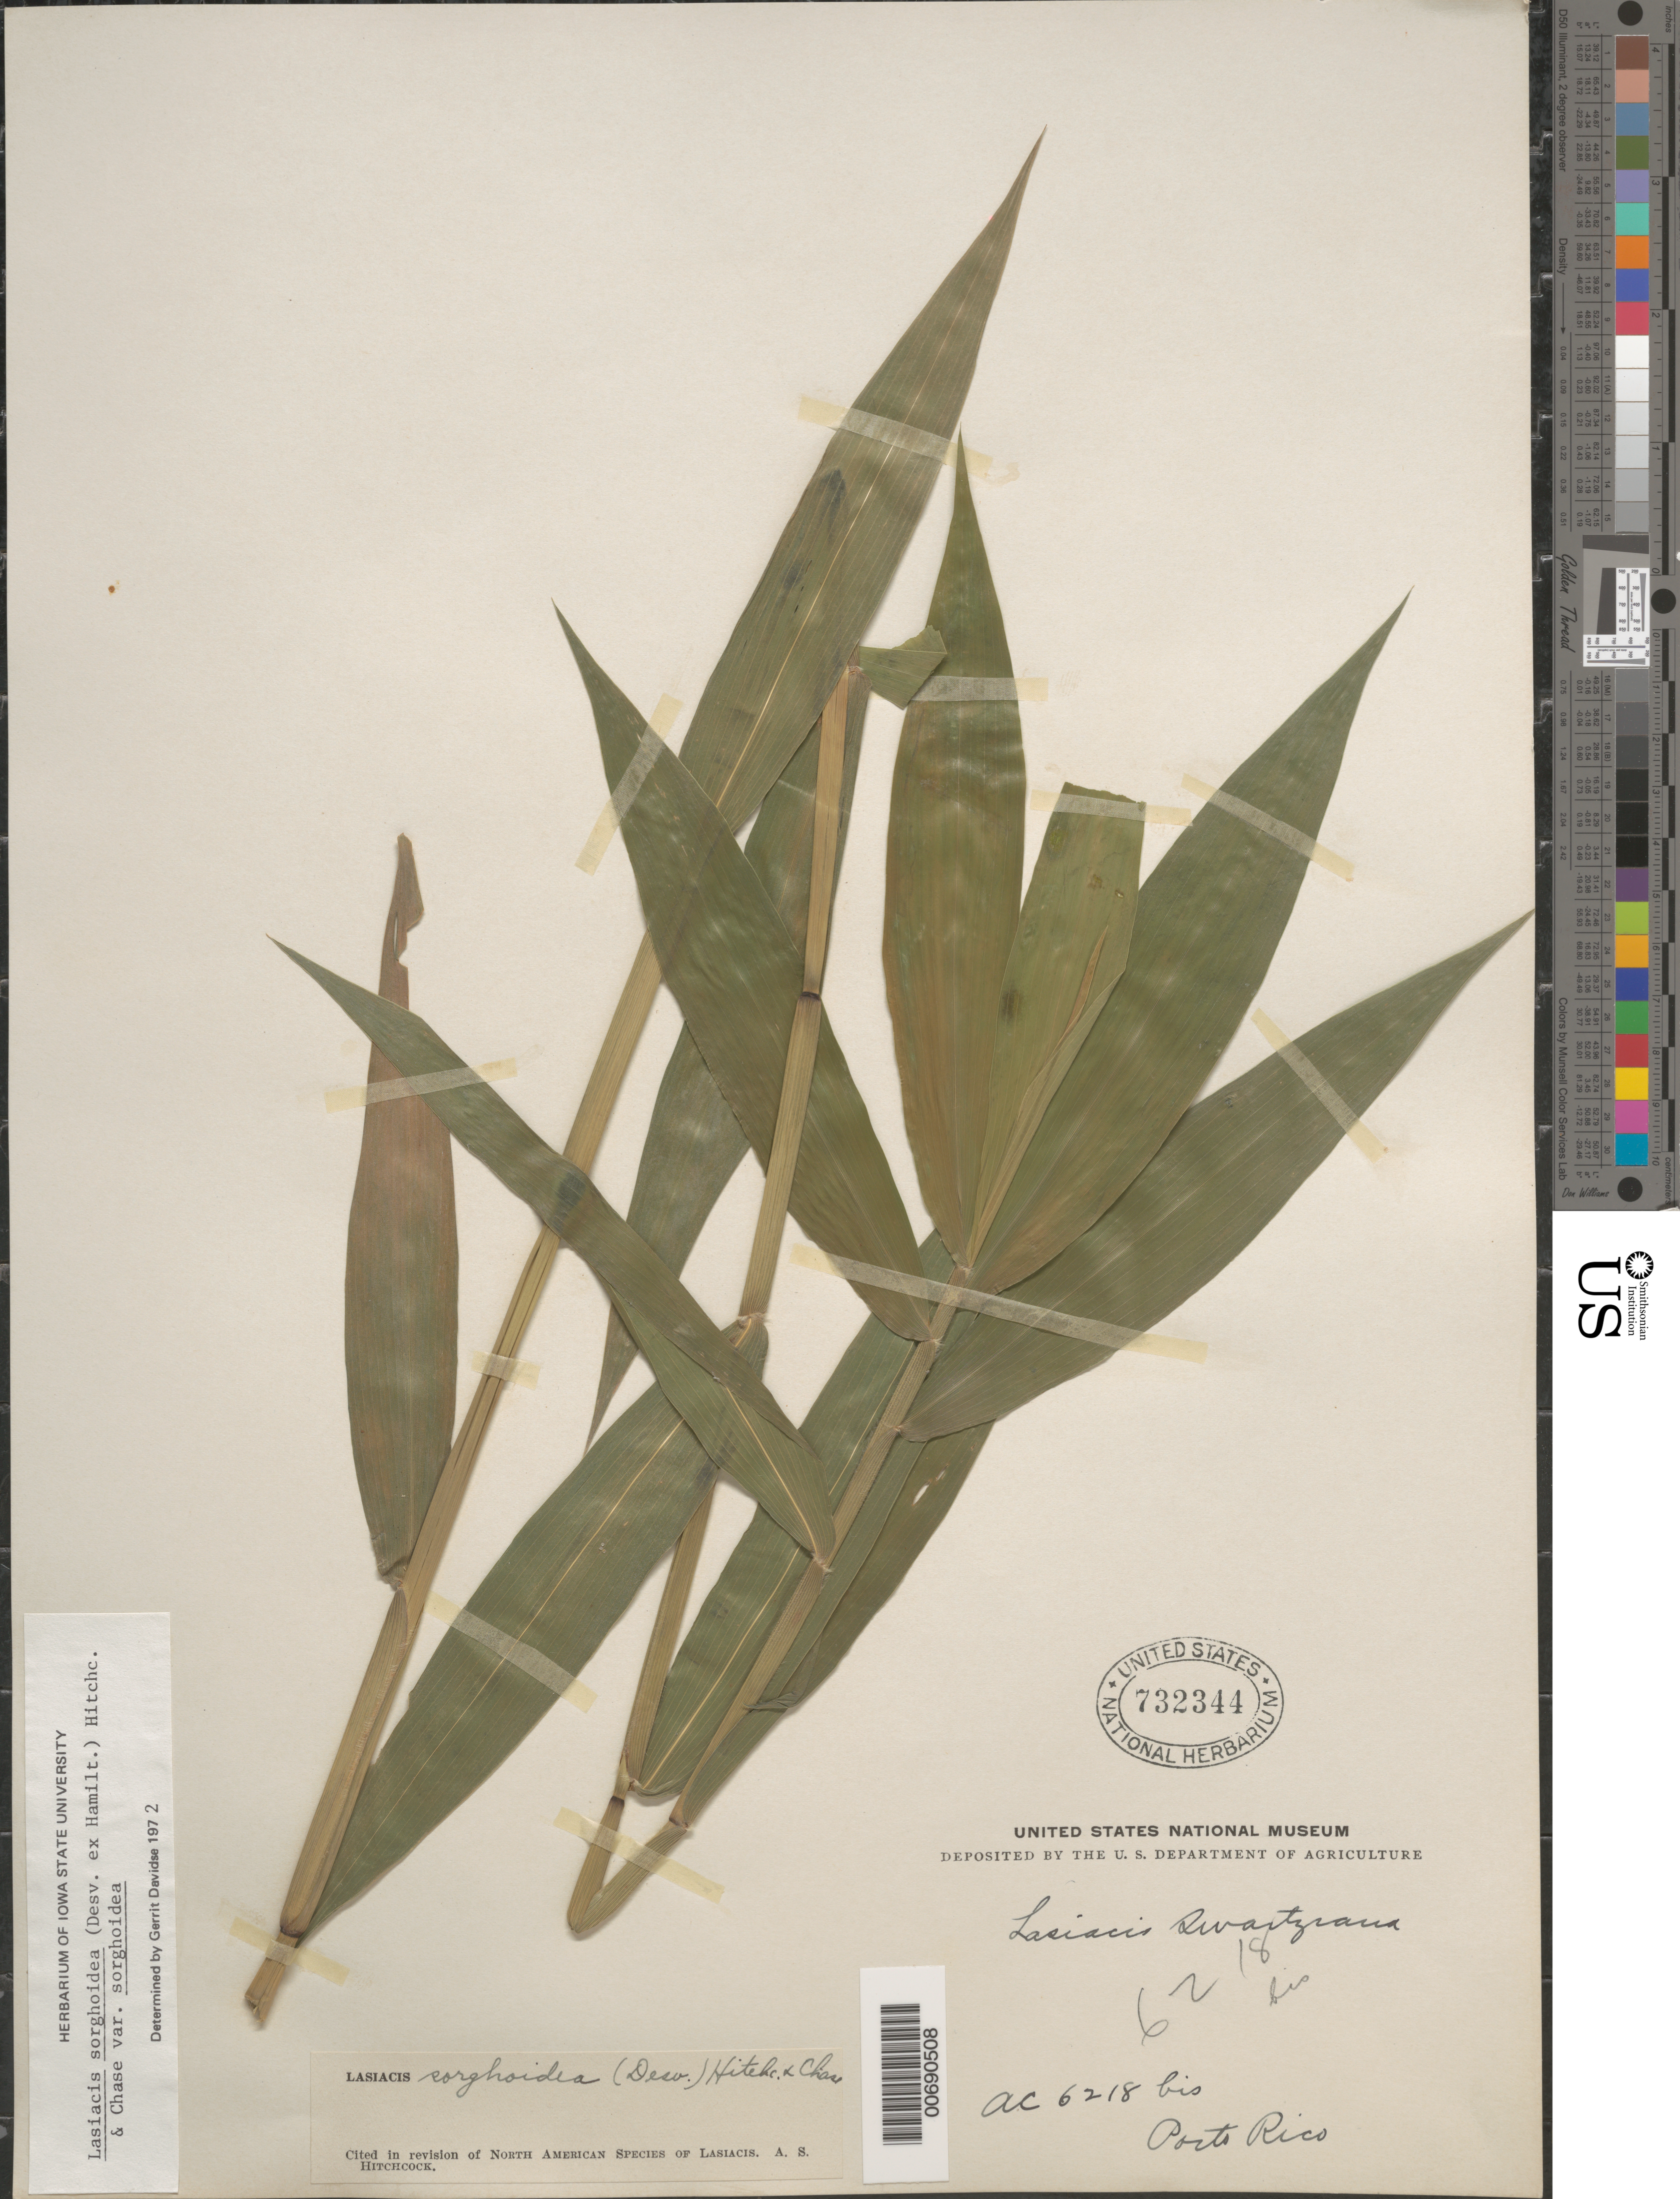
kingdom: Plantae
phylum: Tracheophyta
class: Liliopsida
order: Poales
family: Poaceae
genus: Lasiacis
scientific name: Lasiacis sorghoidea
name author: (Desv. ex Ham.) Hitchc. & Chase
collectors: A. C.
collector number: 6218bis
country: Puerto Rico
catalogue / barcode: US 732344